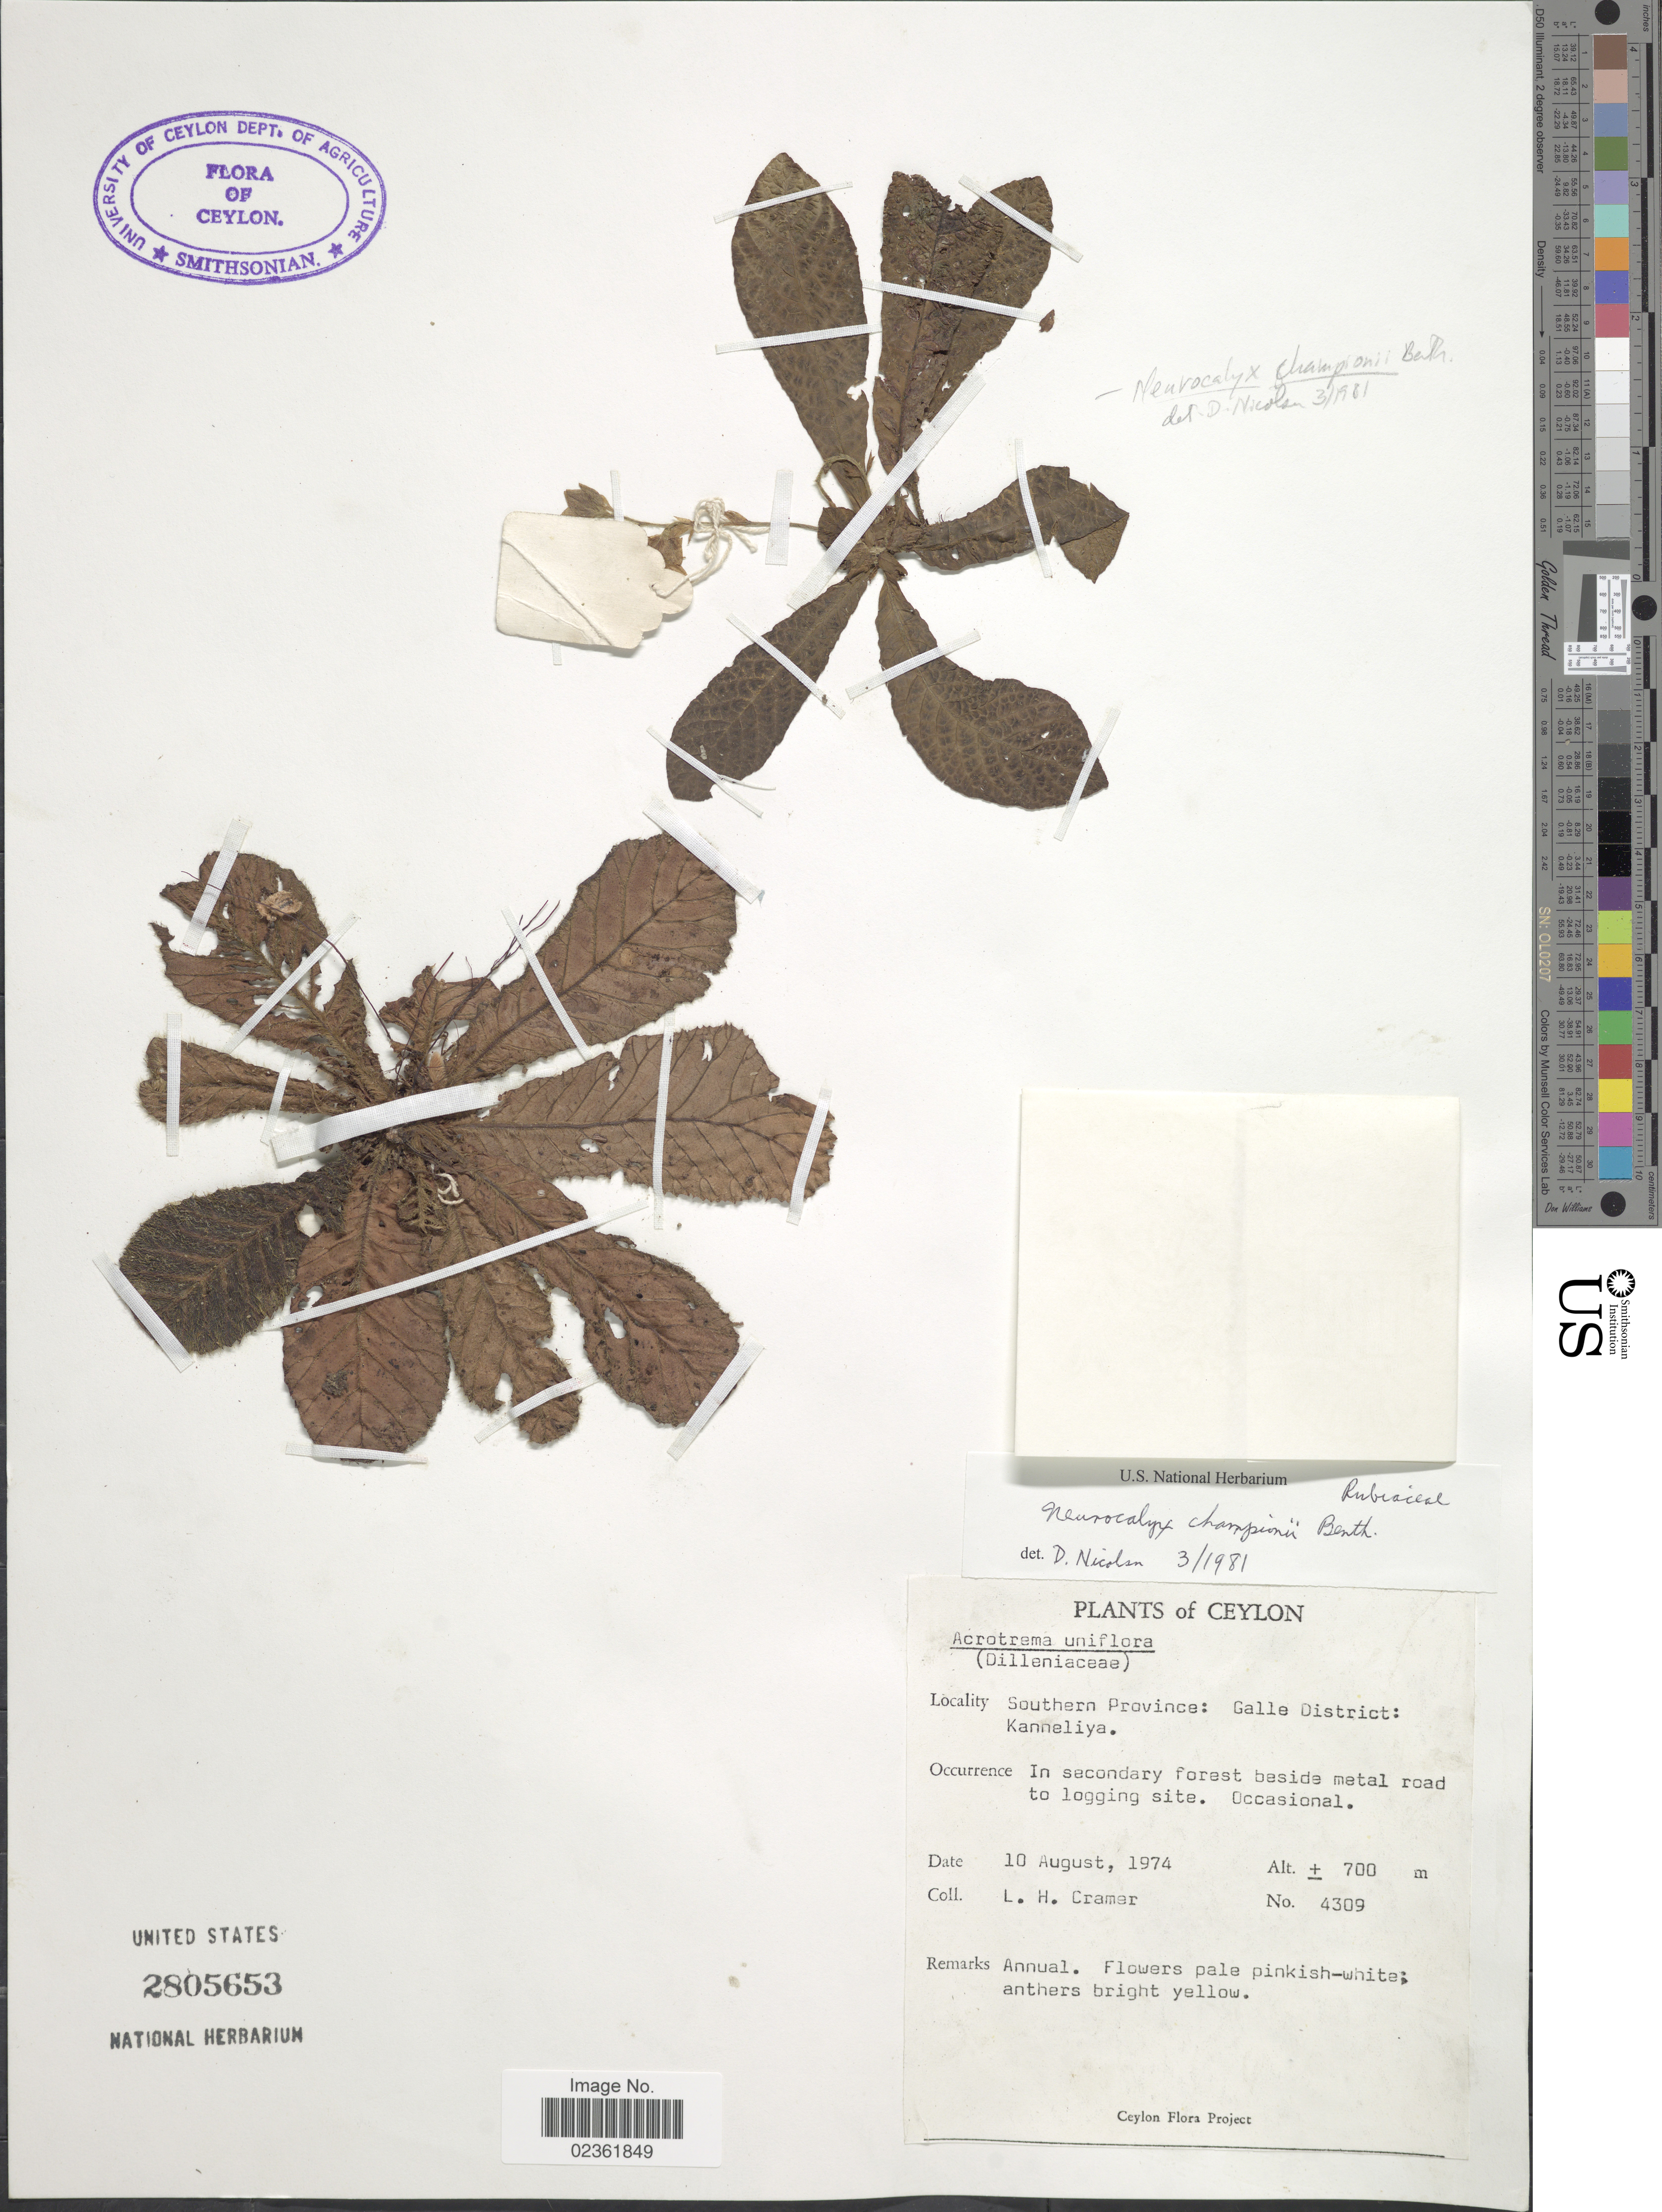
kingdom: Plantae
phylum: Tracheophyta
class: Magnoliopsida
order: Gentianales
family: Rubiaceae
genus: Neurocalyx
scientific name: Neurocalyx championii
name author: Benth. ex Thwaites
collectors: L. H. Cramer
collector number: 4309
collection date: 1974-08-10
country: Sri Lanka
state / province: Southern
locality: Ceylon, Galle District: Kanneliya, in secondary forest beside metal road to logging site.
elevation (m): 700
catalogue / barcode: US 2805653